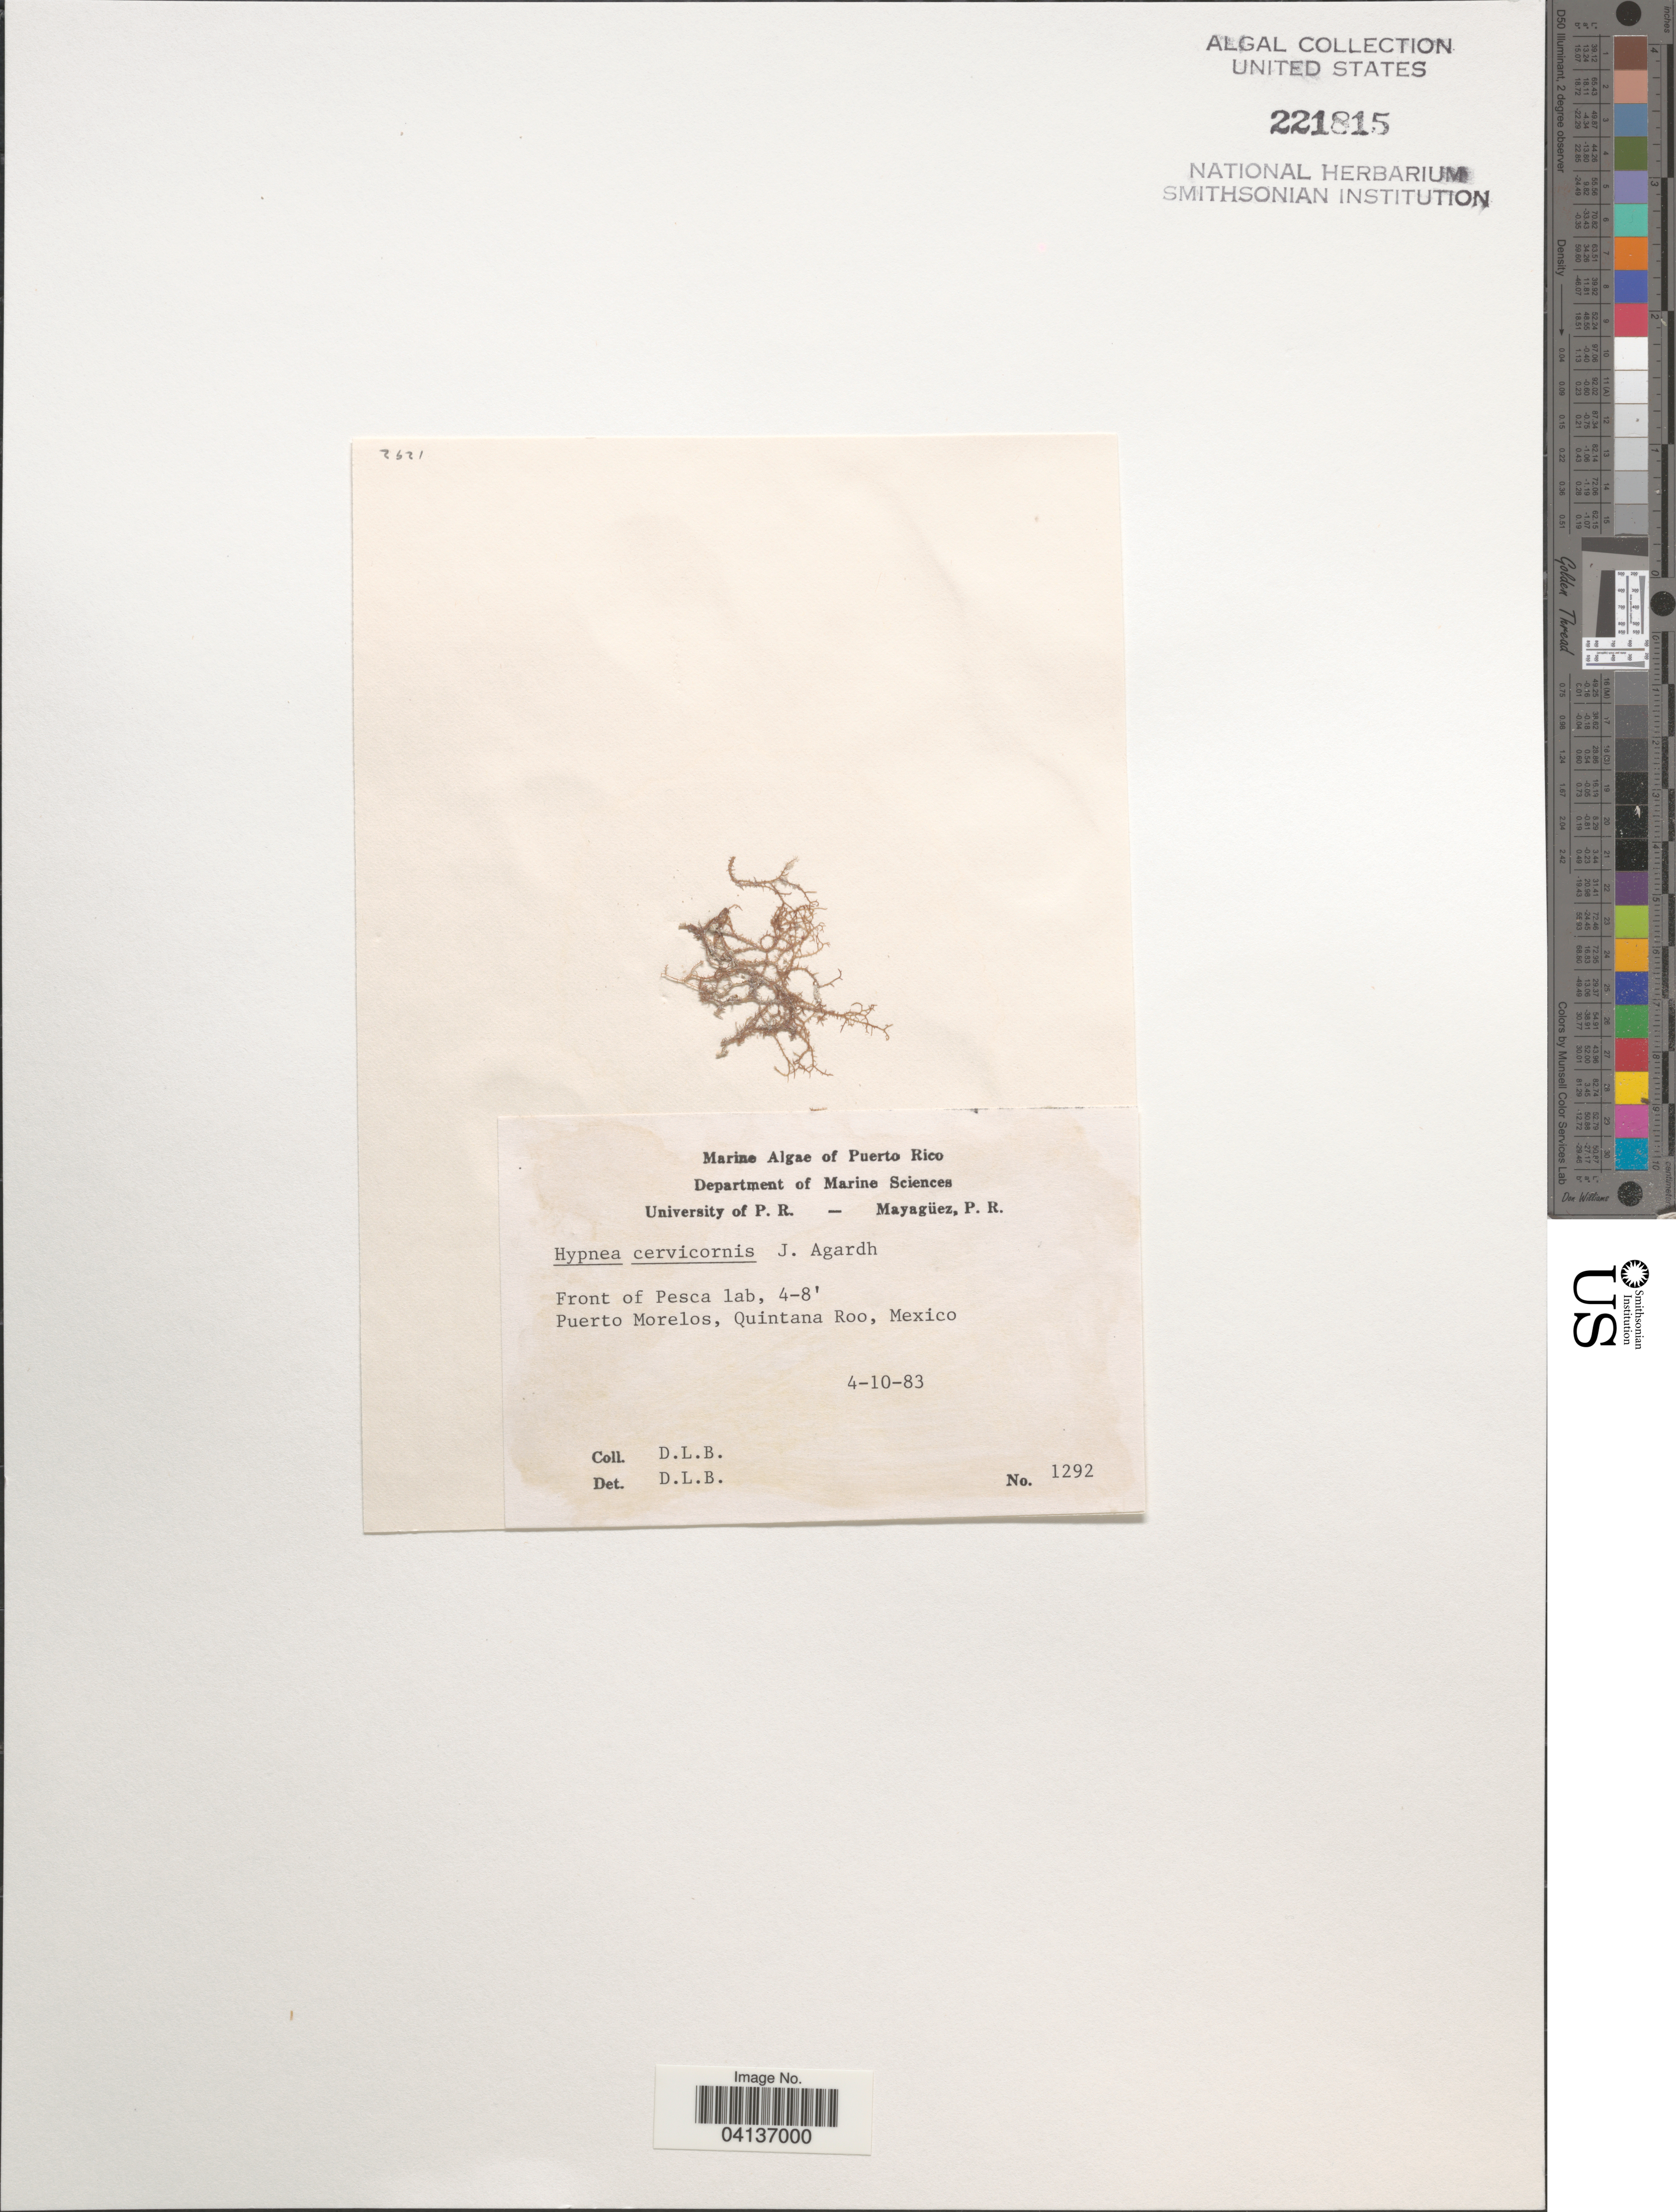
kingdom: Plantae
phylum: Rhodophyta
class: Florideophyceae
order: Gigartinales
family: Cystocloniaceae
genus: Hypnea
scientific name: Hypnea cervicornis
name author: J. Agardh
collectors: D. L. B.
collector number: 1292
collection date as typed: Transcribed d/m/y: 4/10/83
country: Mexico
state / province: Quintana Roo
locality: Front of Pesca lab. Puerto Morelos.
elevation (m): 1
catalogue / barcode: US 221815